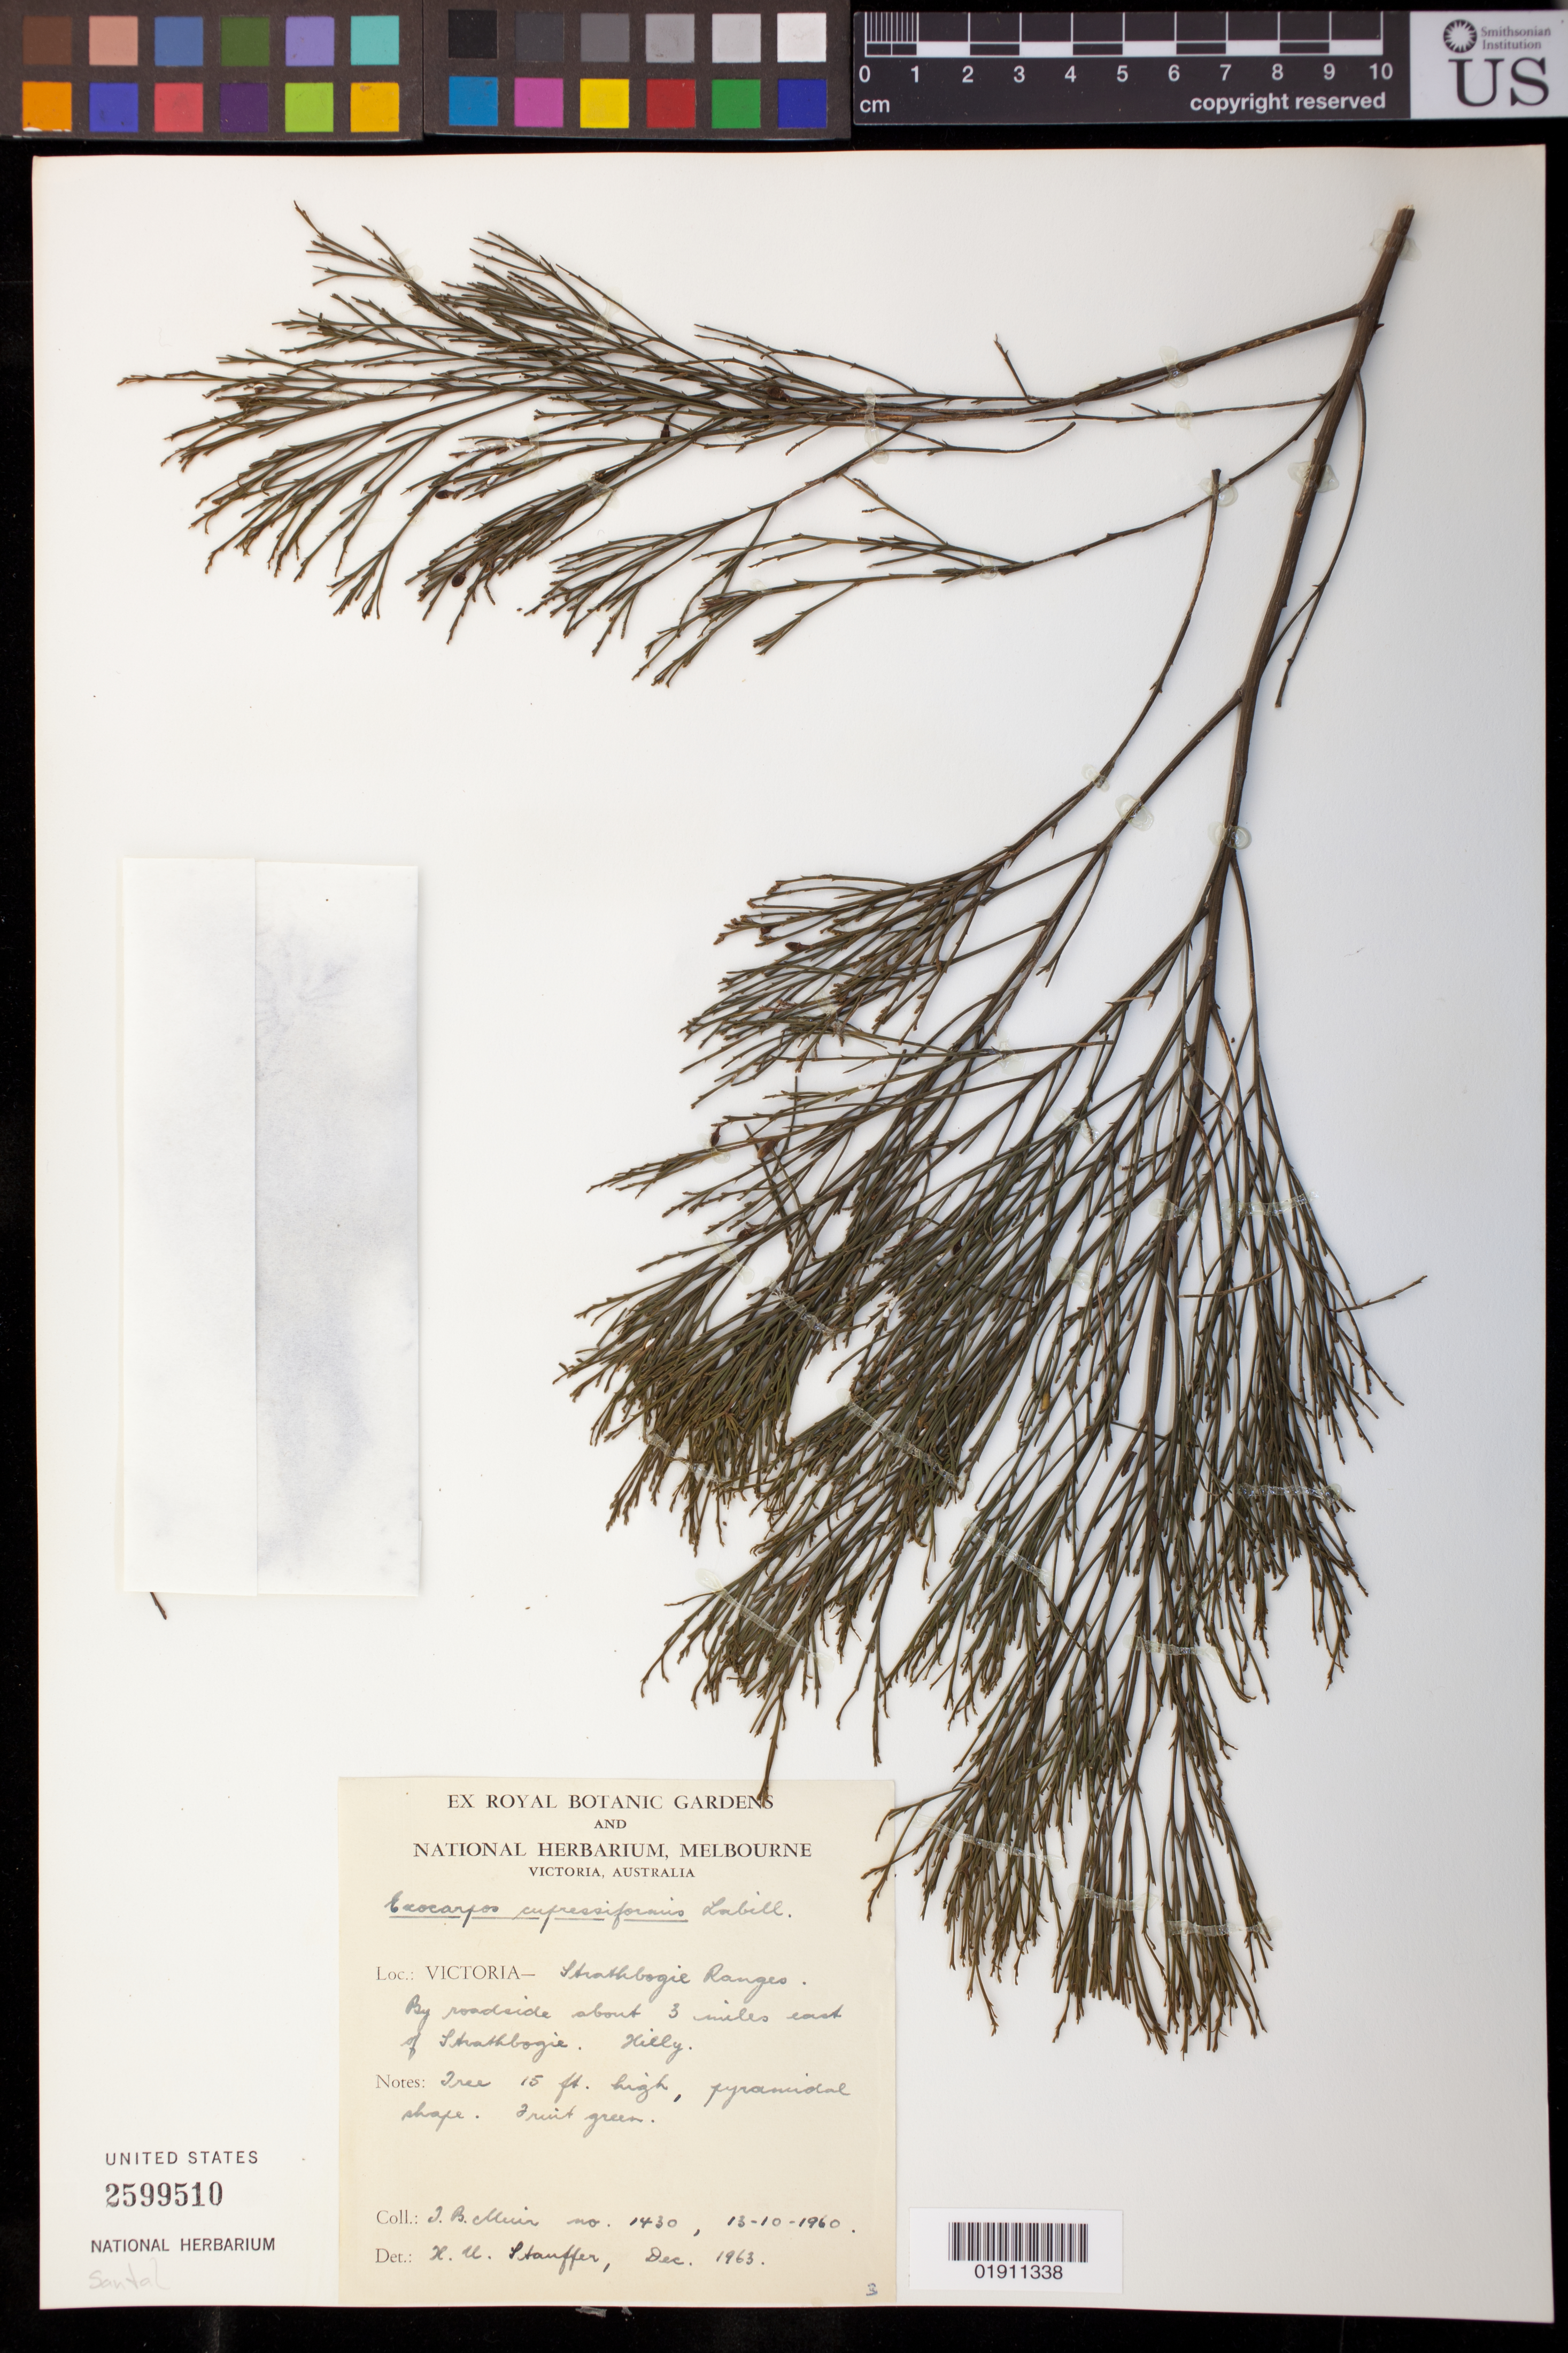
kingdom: Plantae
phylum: Tracheophyta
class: Magnoliopsida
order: Santalales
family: Santalaceae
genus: Exocarpos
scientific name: Exocarpos cupressiformis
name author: Labill.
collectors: T. Muir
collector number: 1430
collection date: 1960-10-13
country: Australia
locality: Strathbogie Ranges.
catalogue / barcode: US 2599510